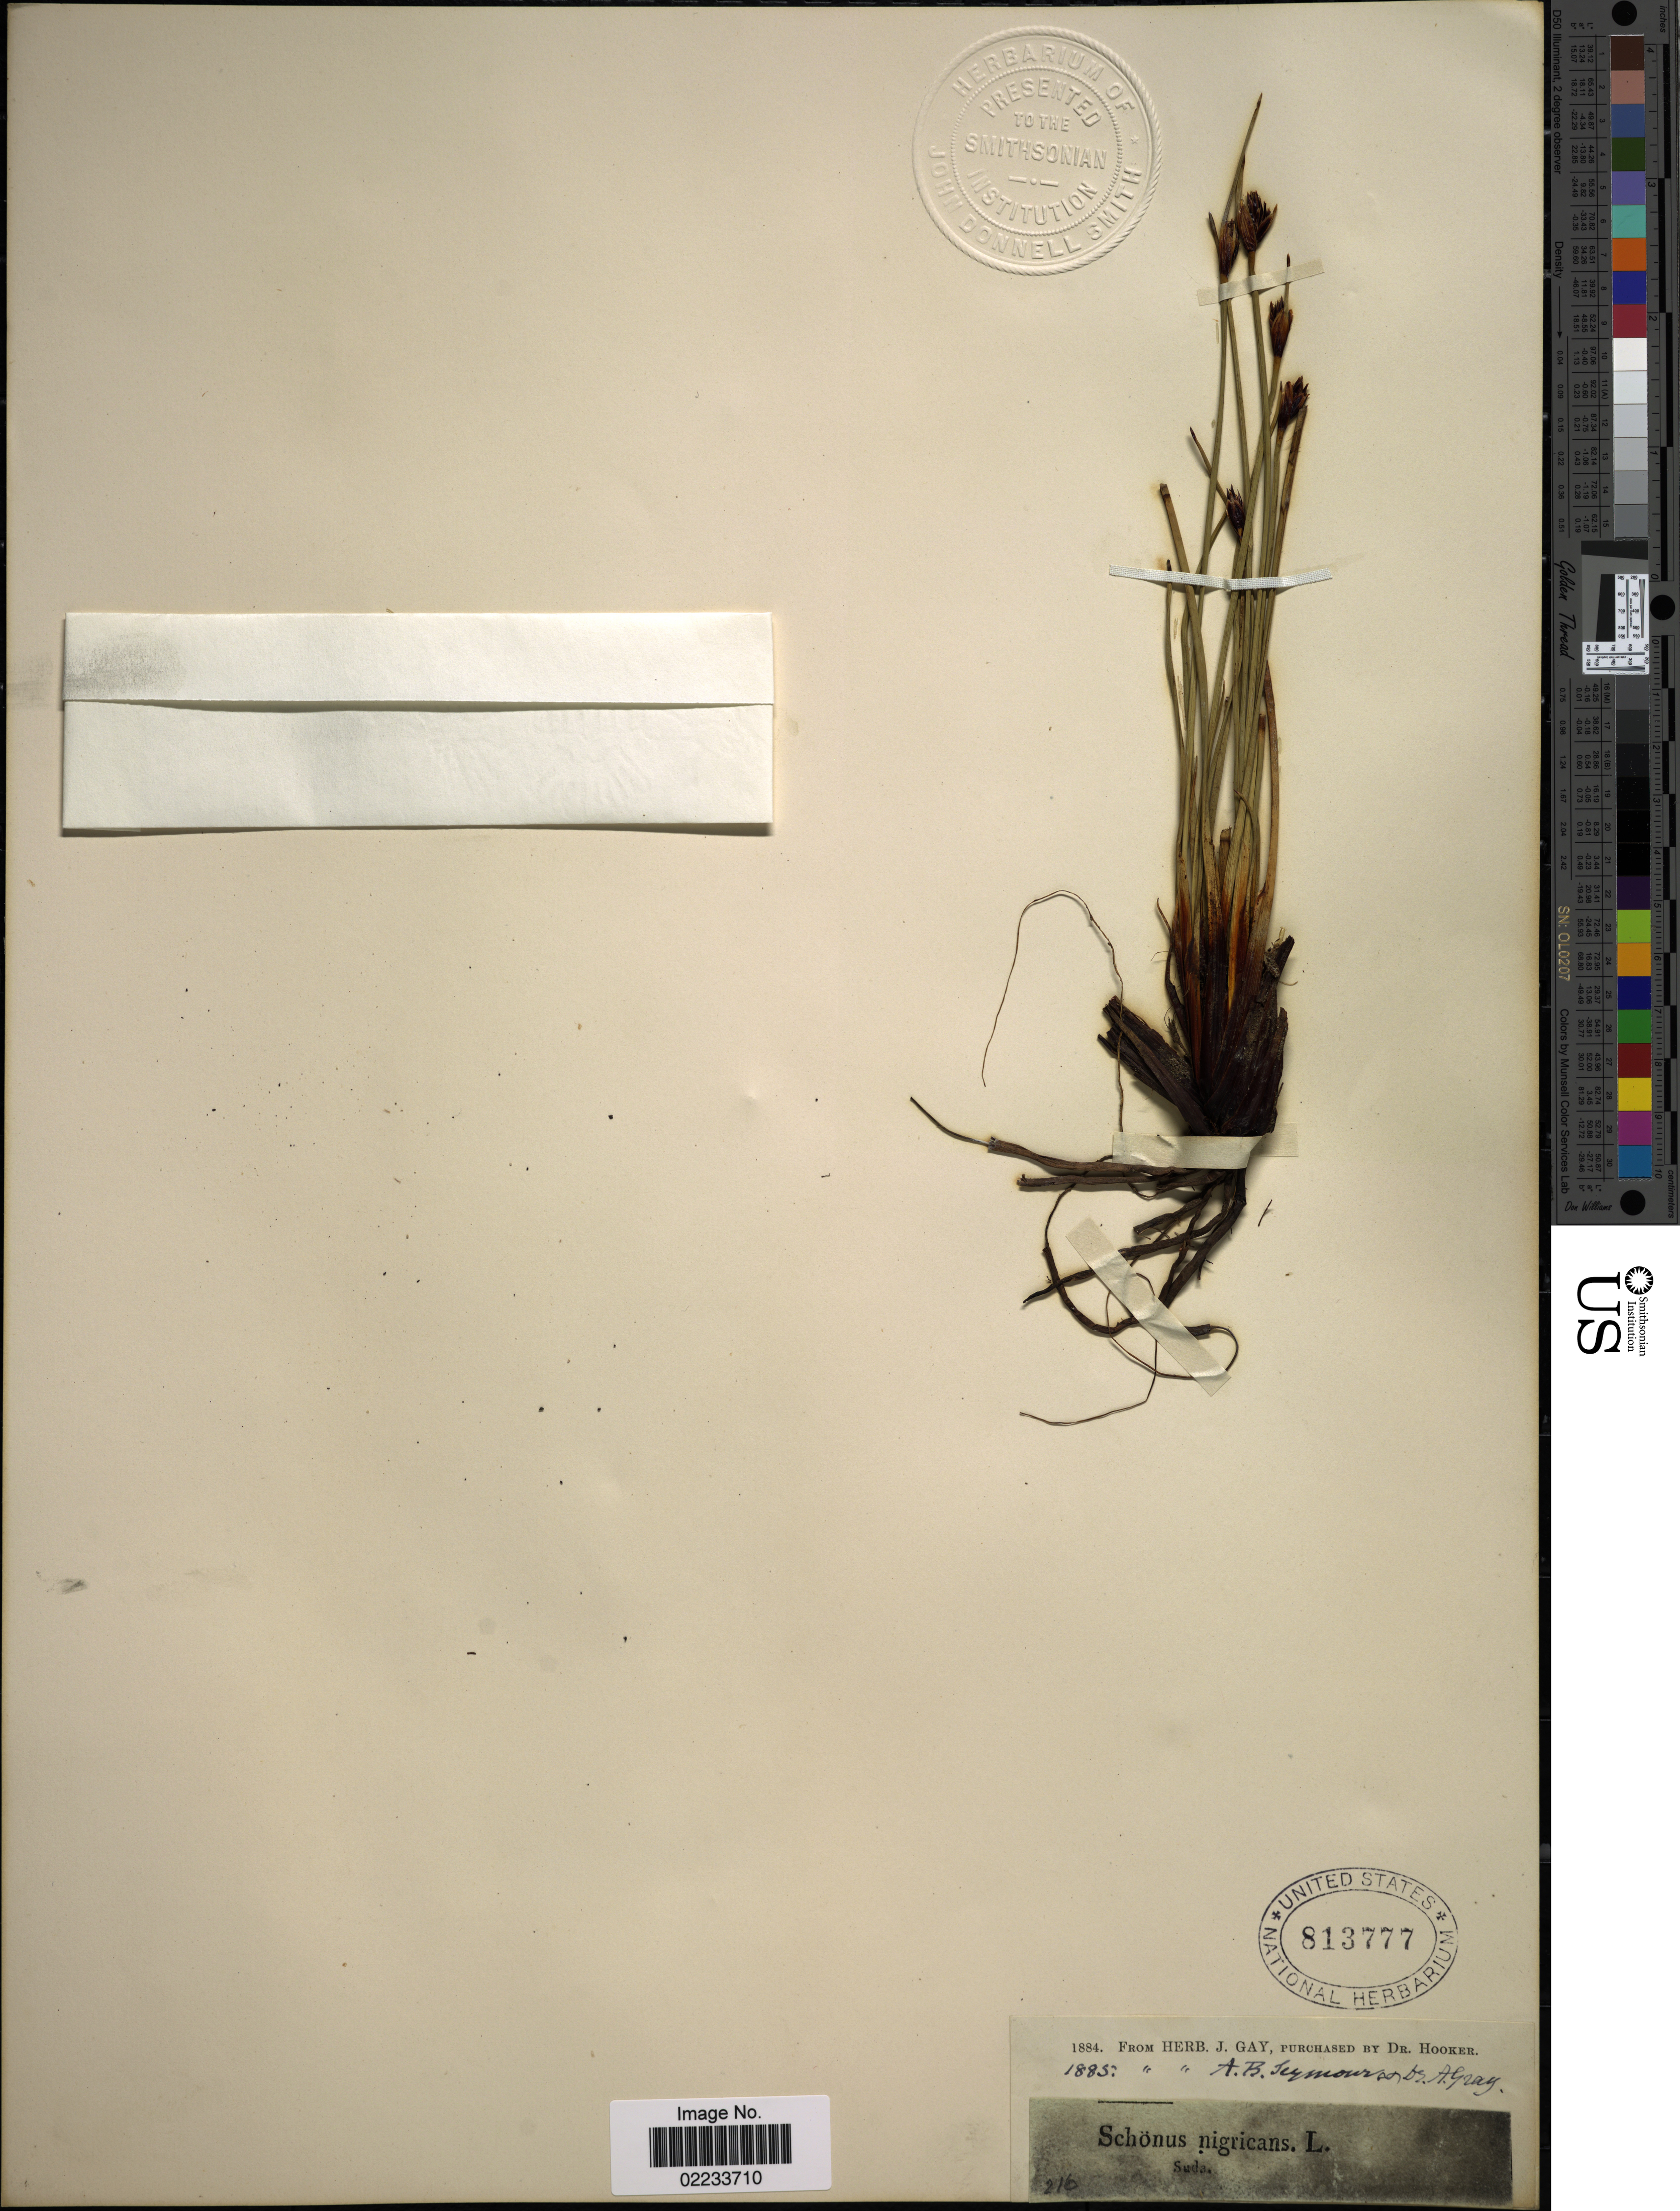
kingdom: Plantae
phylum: Tracheophyta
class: Liliopsida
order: Poales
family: Cyperaceae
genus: Schoenus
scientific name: Schoenus nigricans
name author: L.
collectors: ex herb. J. Gay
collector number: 216*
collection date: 1884/1885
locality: Suda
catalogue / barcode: US 813777